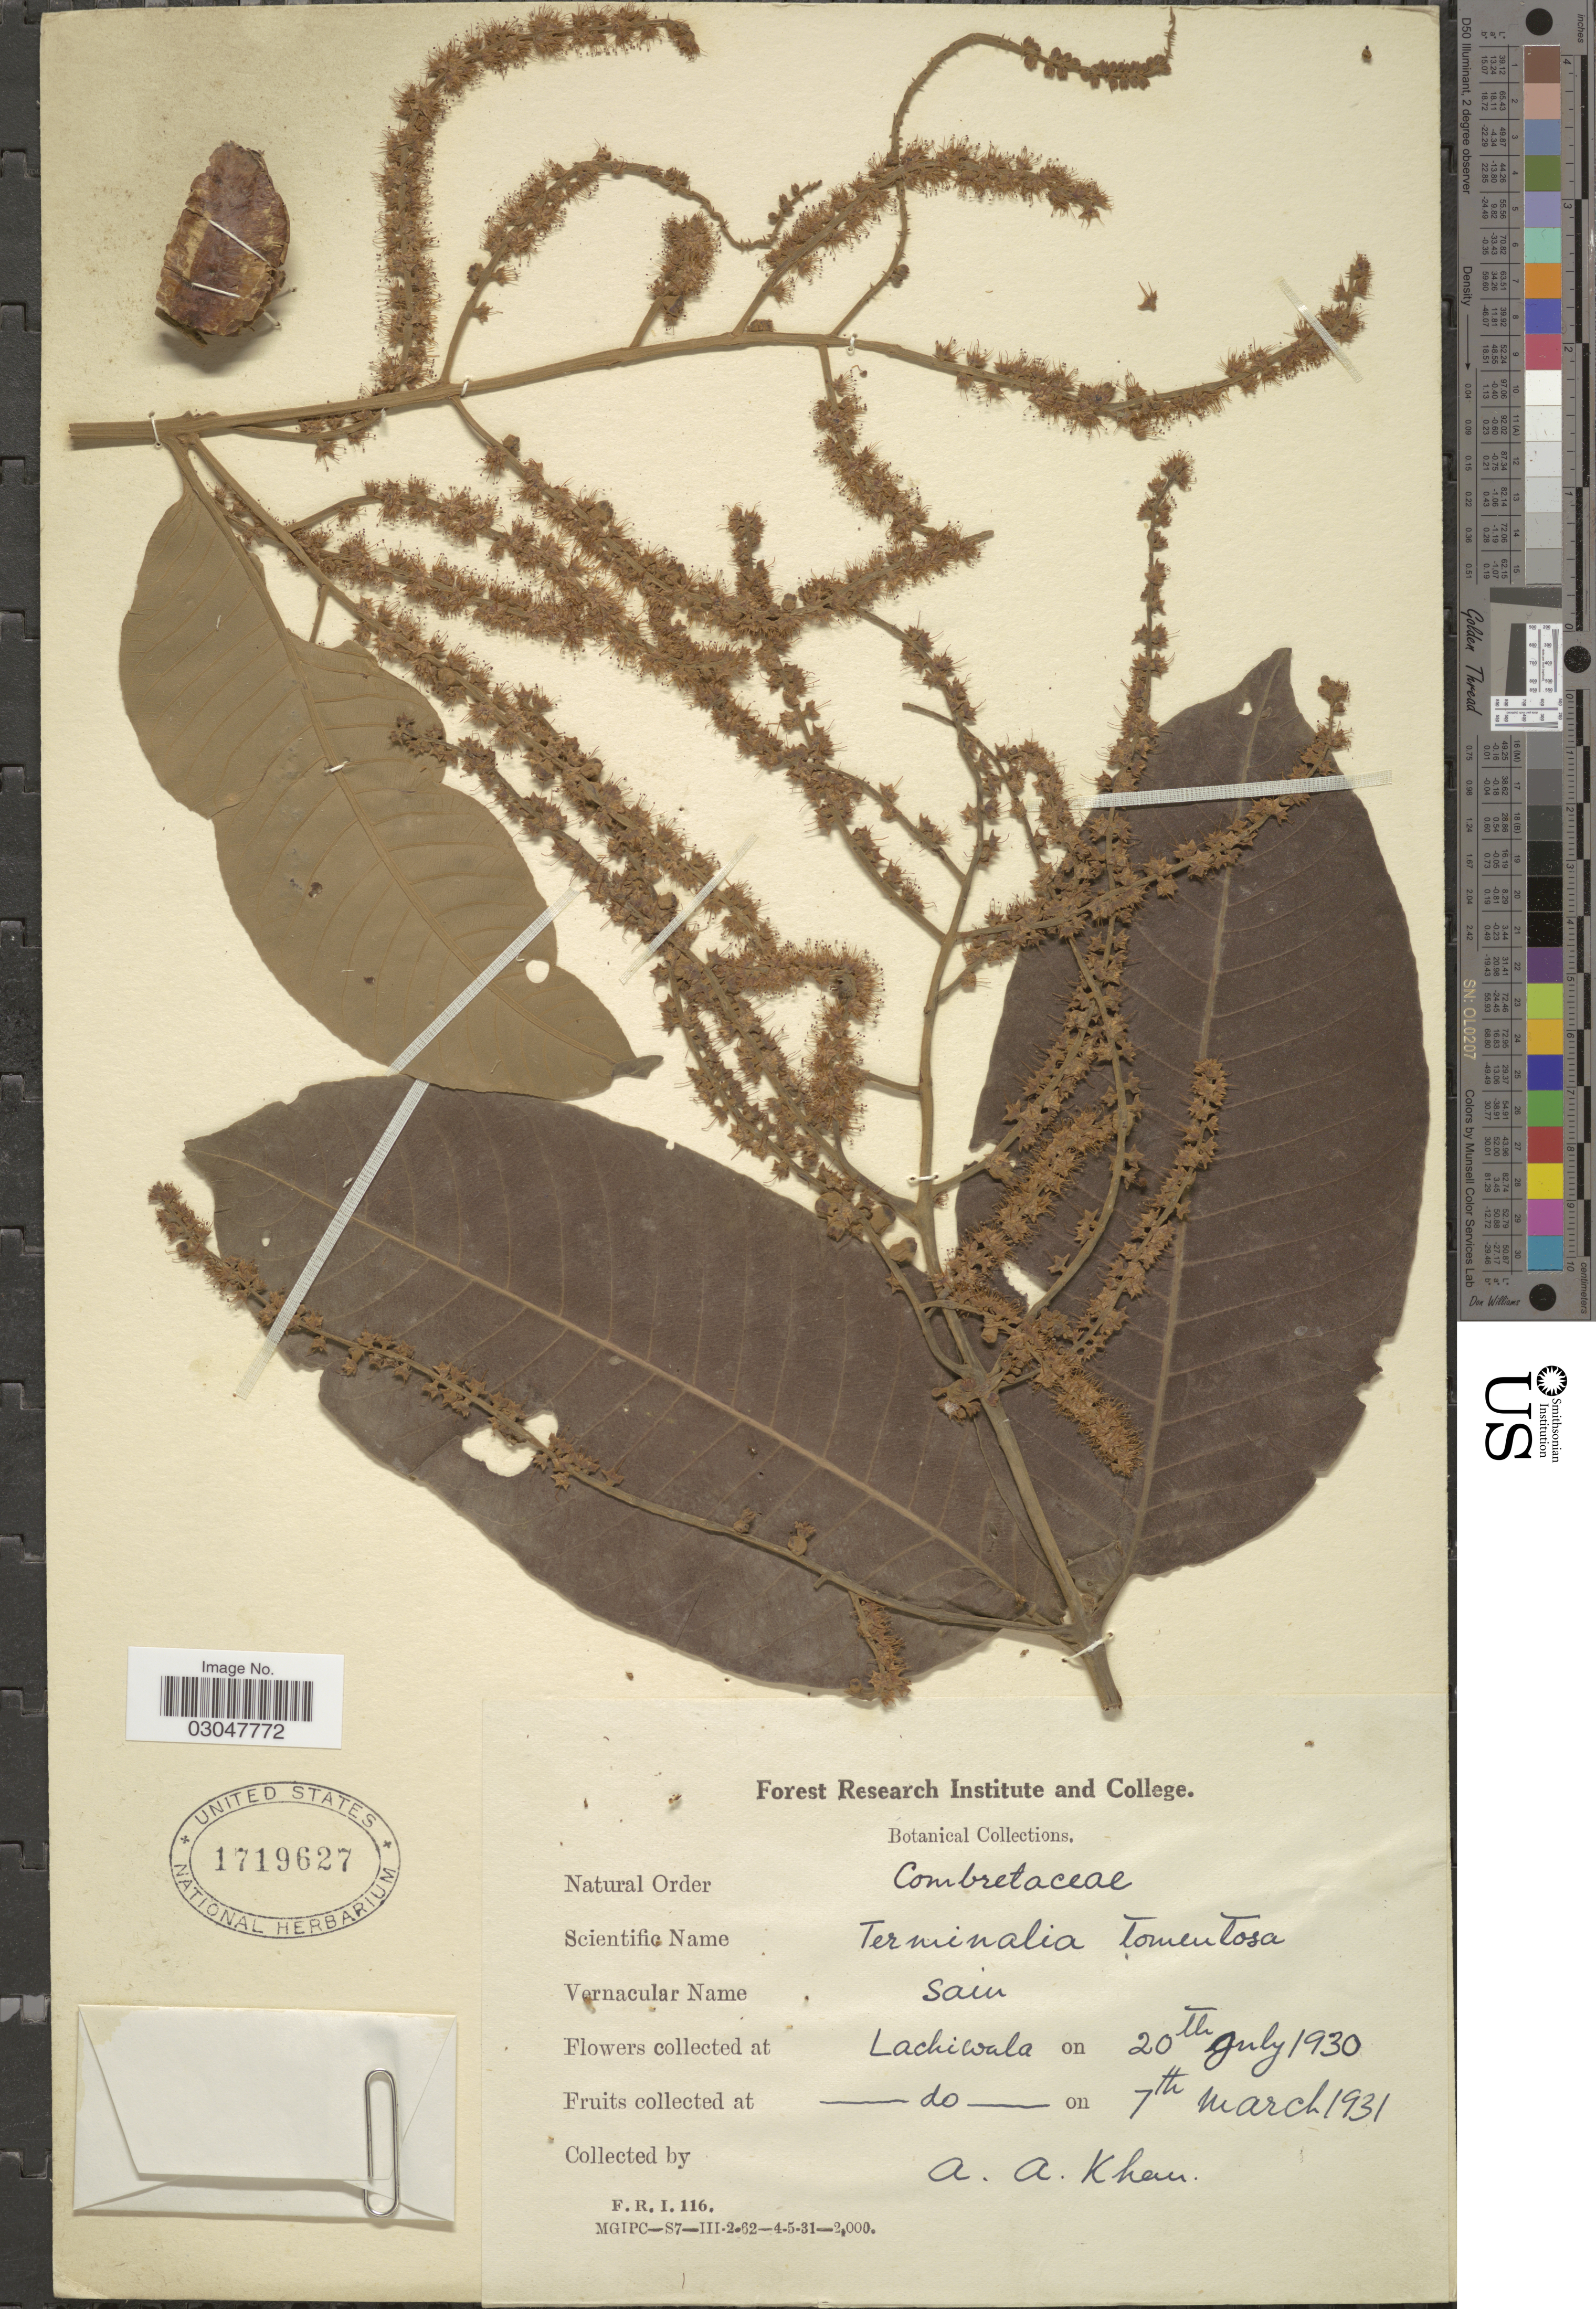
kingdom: Plantae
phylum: Tracheophyta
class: Magnoliopsida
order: Myrtales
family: Combretaceae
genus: Terminalia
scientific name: Terminalia tomentosa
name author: Wight & Arn.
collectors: A. Khan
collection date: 1930-07-20/1931-03-07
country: India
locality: Lachiwala.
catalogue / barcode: US 1719627